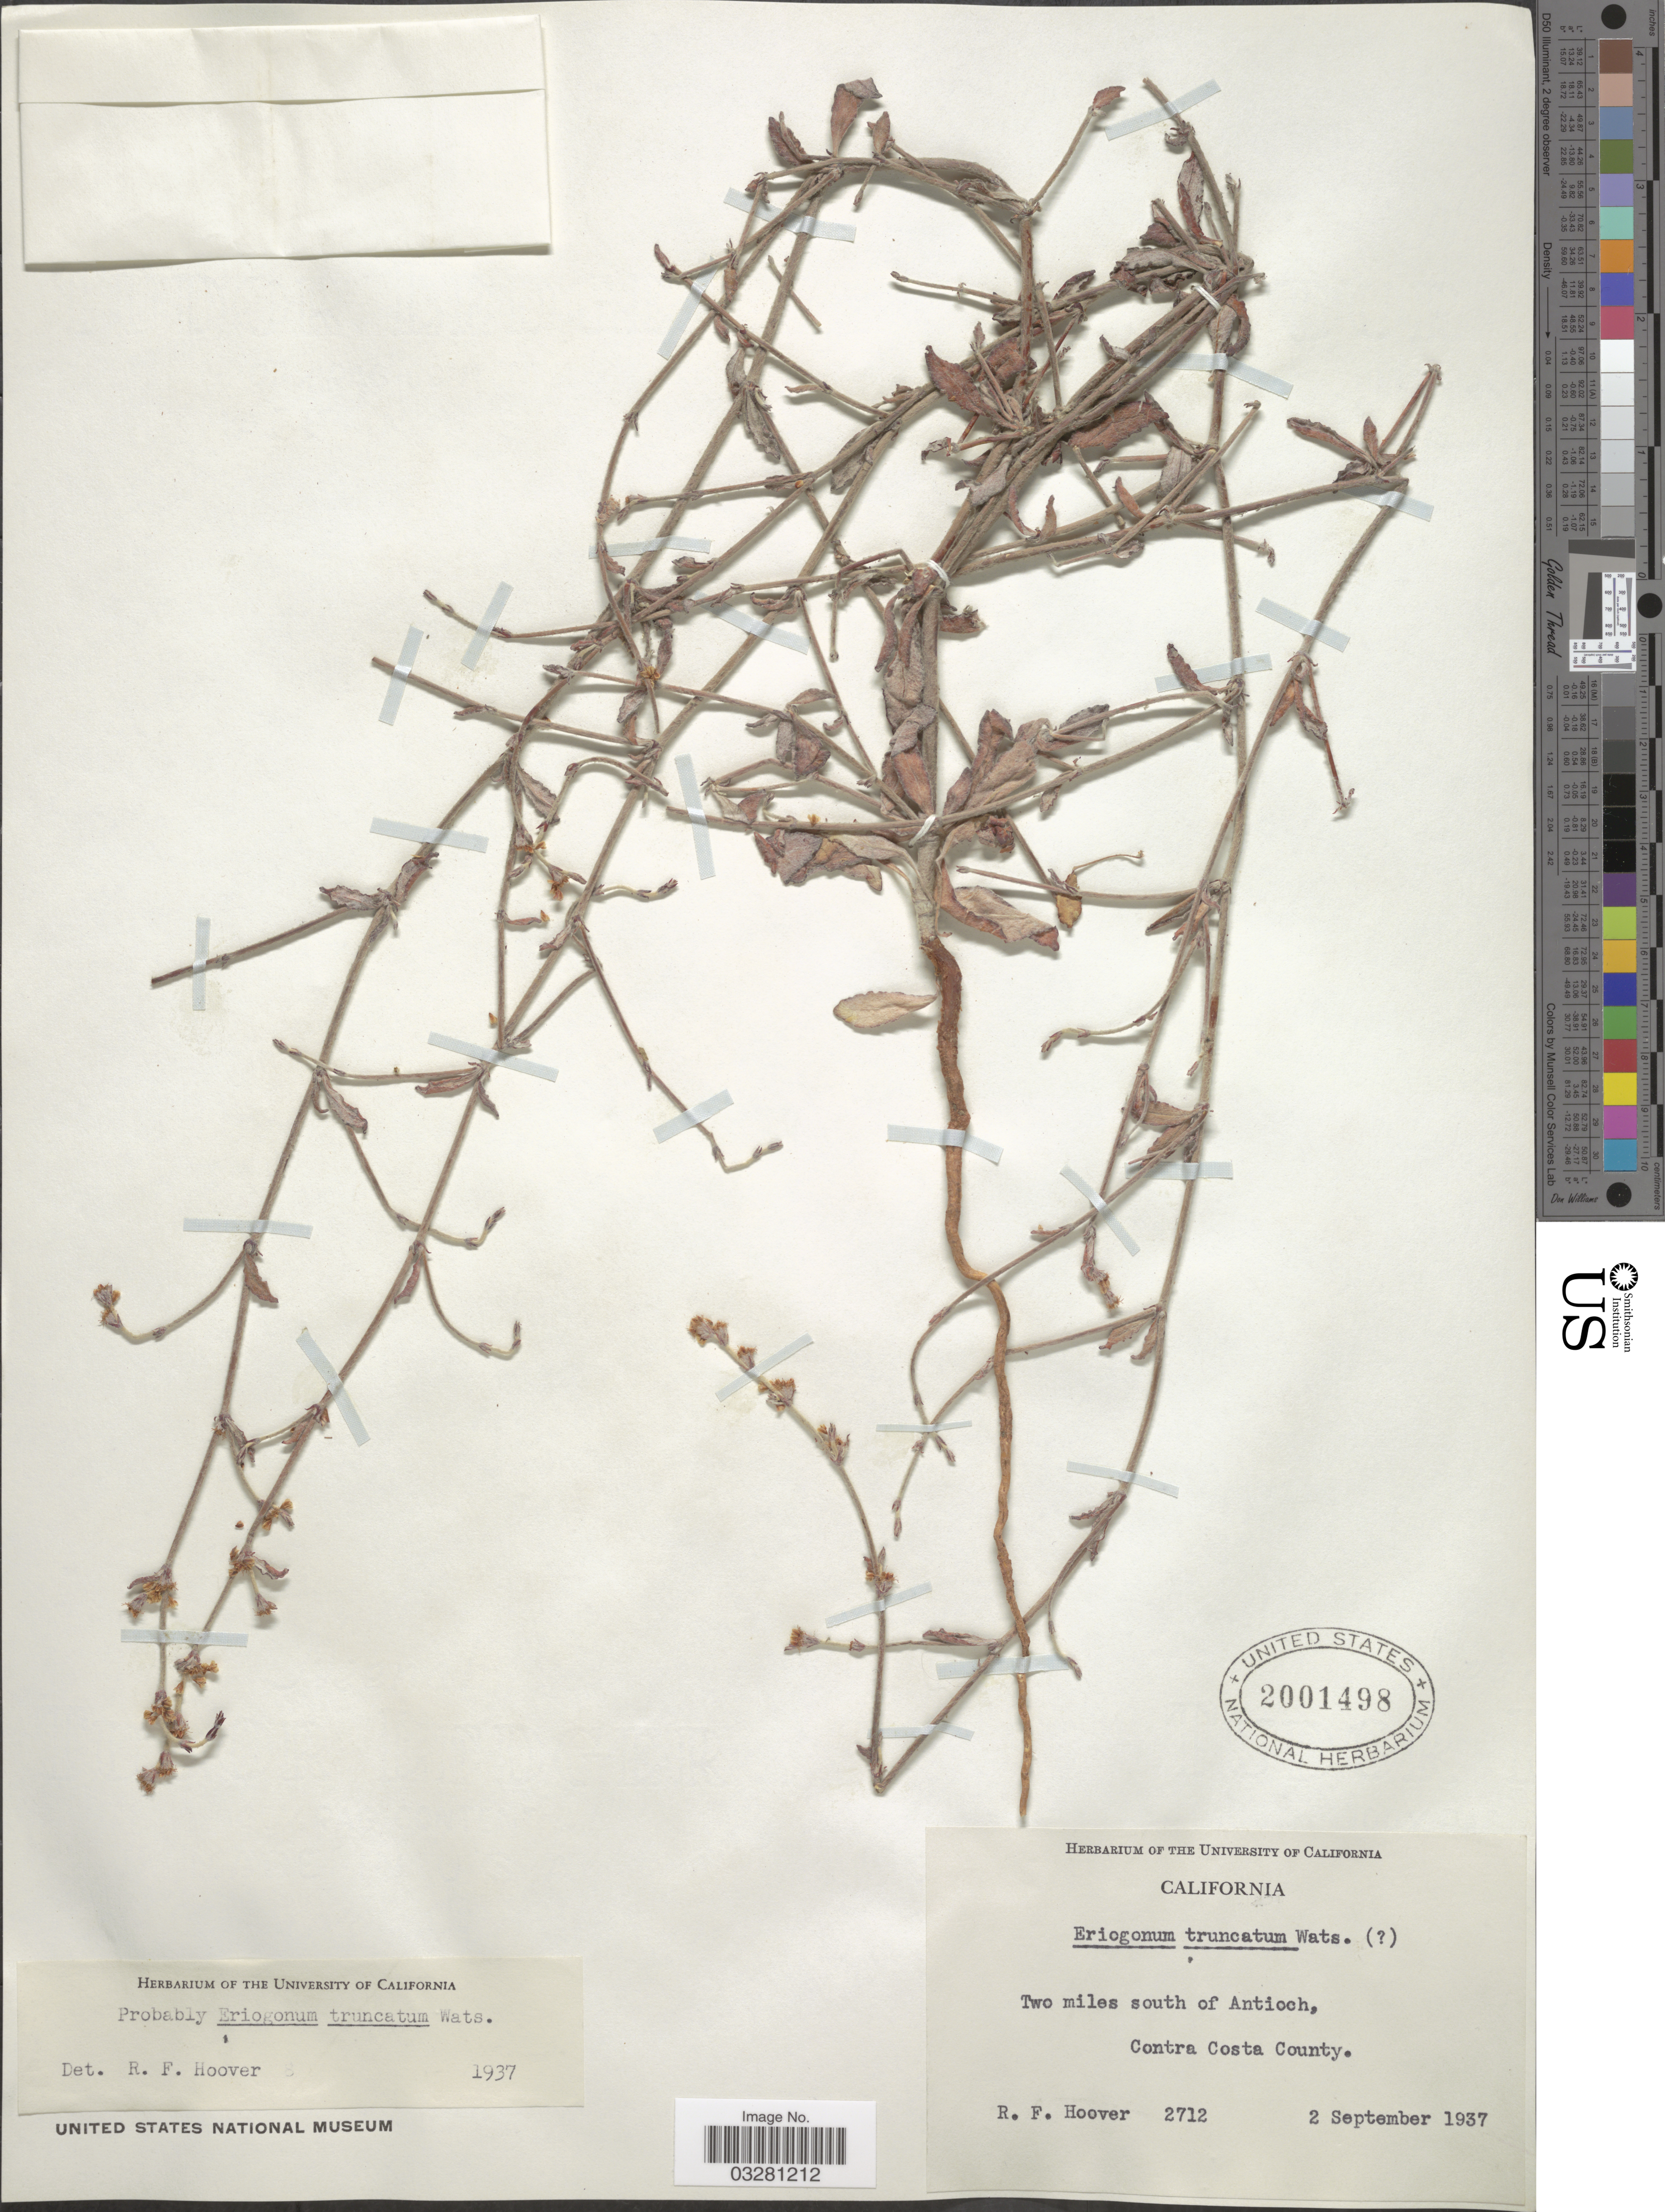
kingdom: Plantae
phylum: Tracheophyta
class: Magnoliopsida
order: Caryophyllales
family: Polygonaceae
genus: Eriogonum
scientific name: Eriogonum truncatum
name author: Torr. & A. Gray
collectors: R. F. Hoover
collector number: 2712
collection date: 1937-09-02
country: United States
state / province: California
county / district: Contra Costa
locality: Two miles south of Antioch, Contra Costa County.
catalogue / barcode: US 2001498